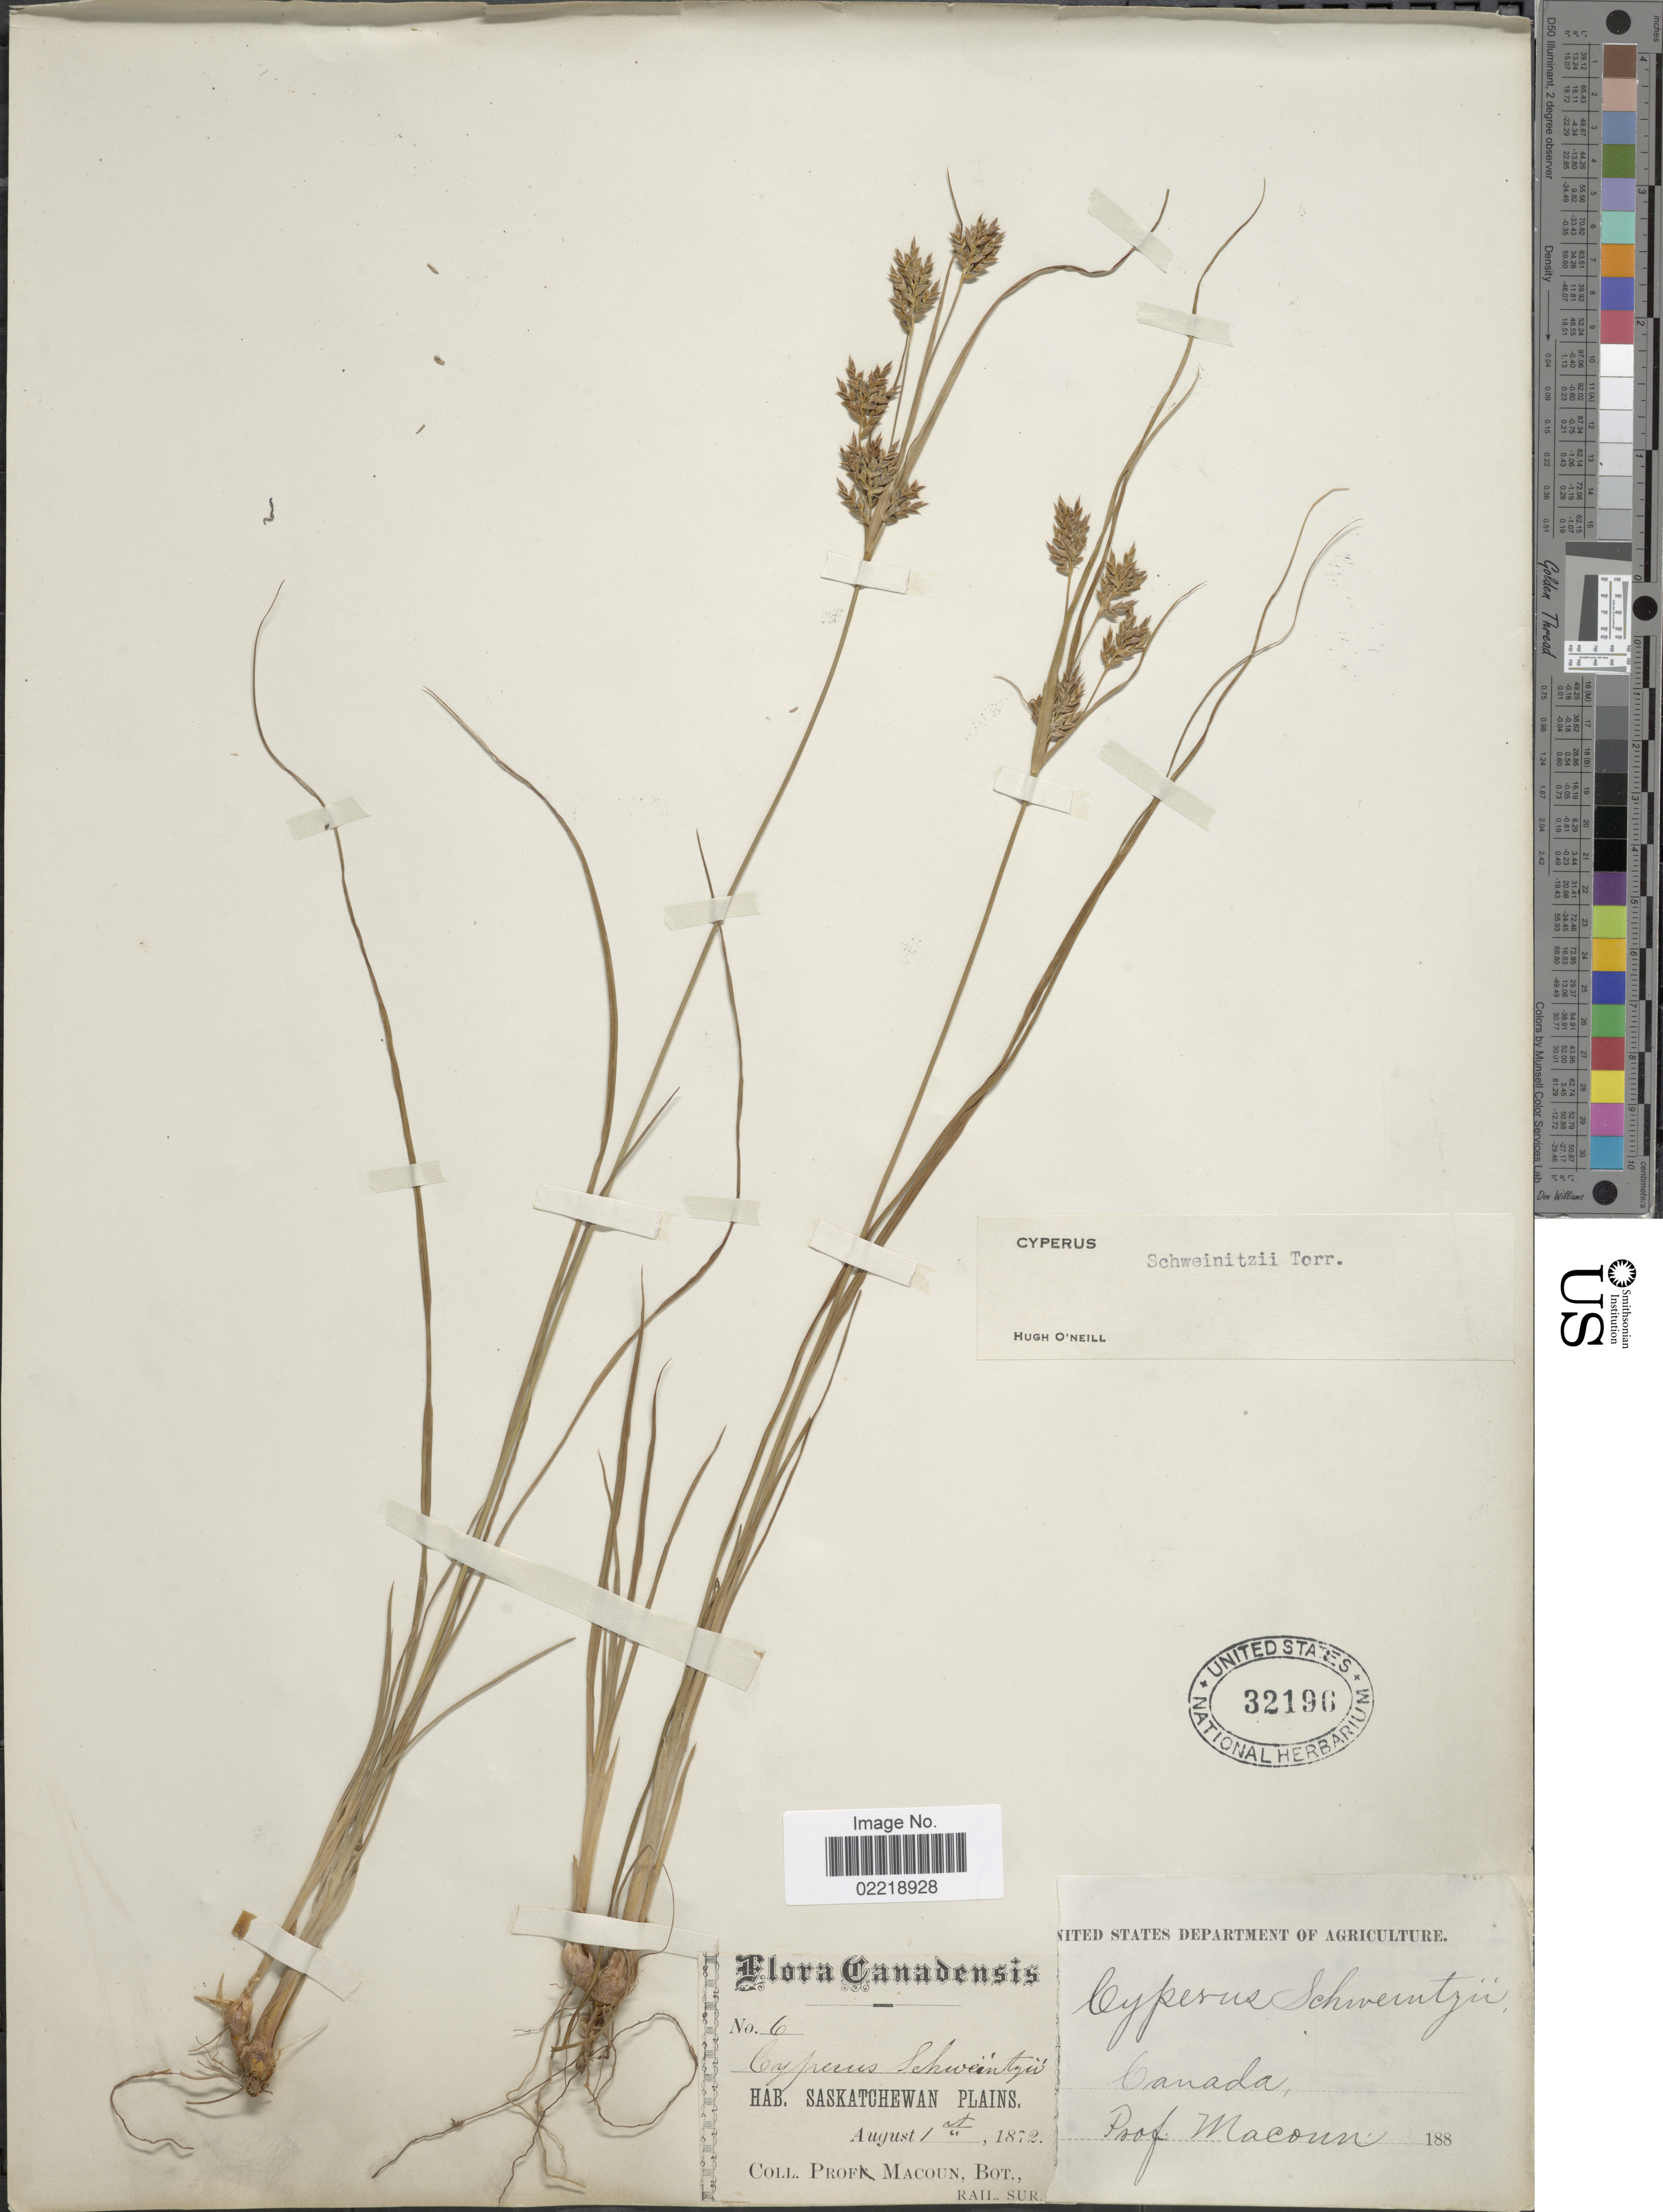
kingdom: Plantae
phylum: Tracheophyta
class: Liliopsida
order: Poales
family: Cyperaceae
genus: Cyperus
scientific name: Cyperus schweinitzii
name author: Torr.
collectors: -- Macoun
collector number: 6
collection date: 1872-08-01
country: Canada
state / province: Saskatchewan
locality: Saskatchewan Plains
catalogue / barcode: US 32196